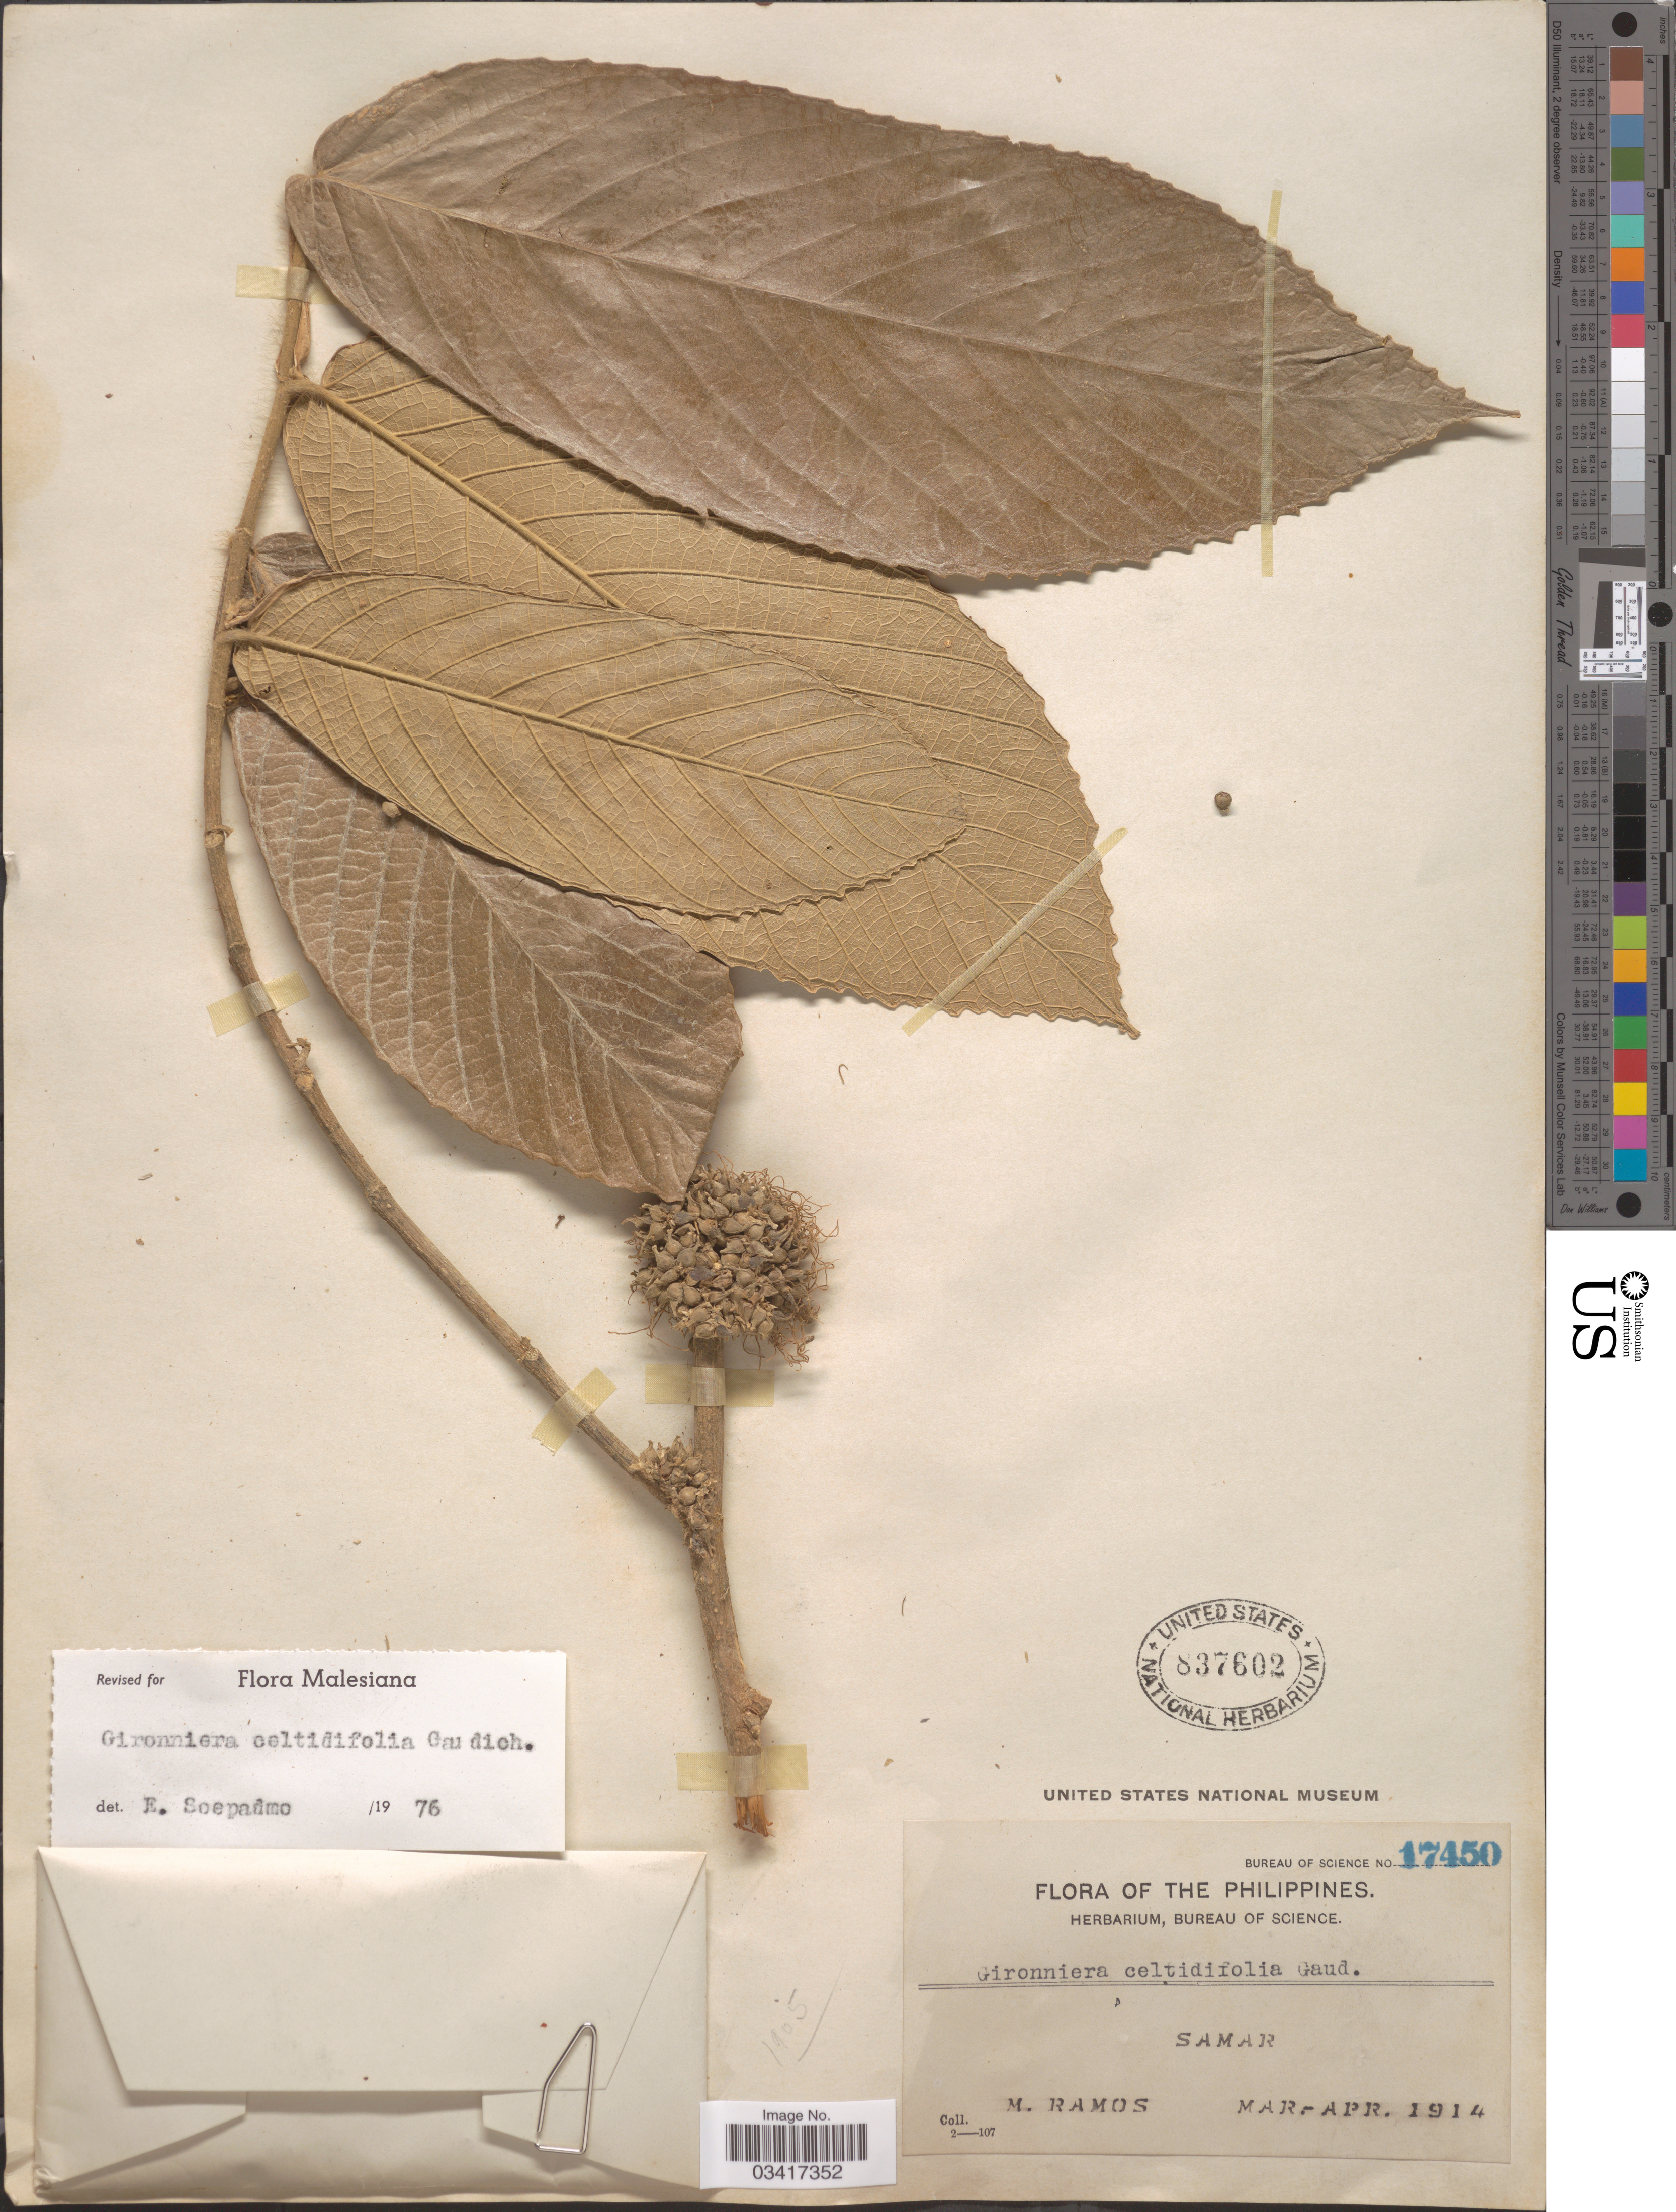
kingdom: Plantae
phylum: Tracheophyta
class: Magnoliopsida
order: Rosales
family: Cannabaceae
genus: Gironniera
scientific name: Gironniera celtidifolia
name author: Gaudich.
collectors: M. Ramos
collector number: Bureau of Science 17450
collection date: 1914-03/1914-04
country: Philippines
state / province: Eastern Visayas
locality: Samar.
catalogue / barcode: US 837602